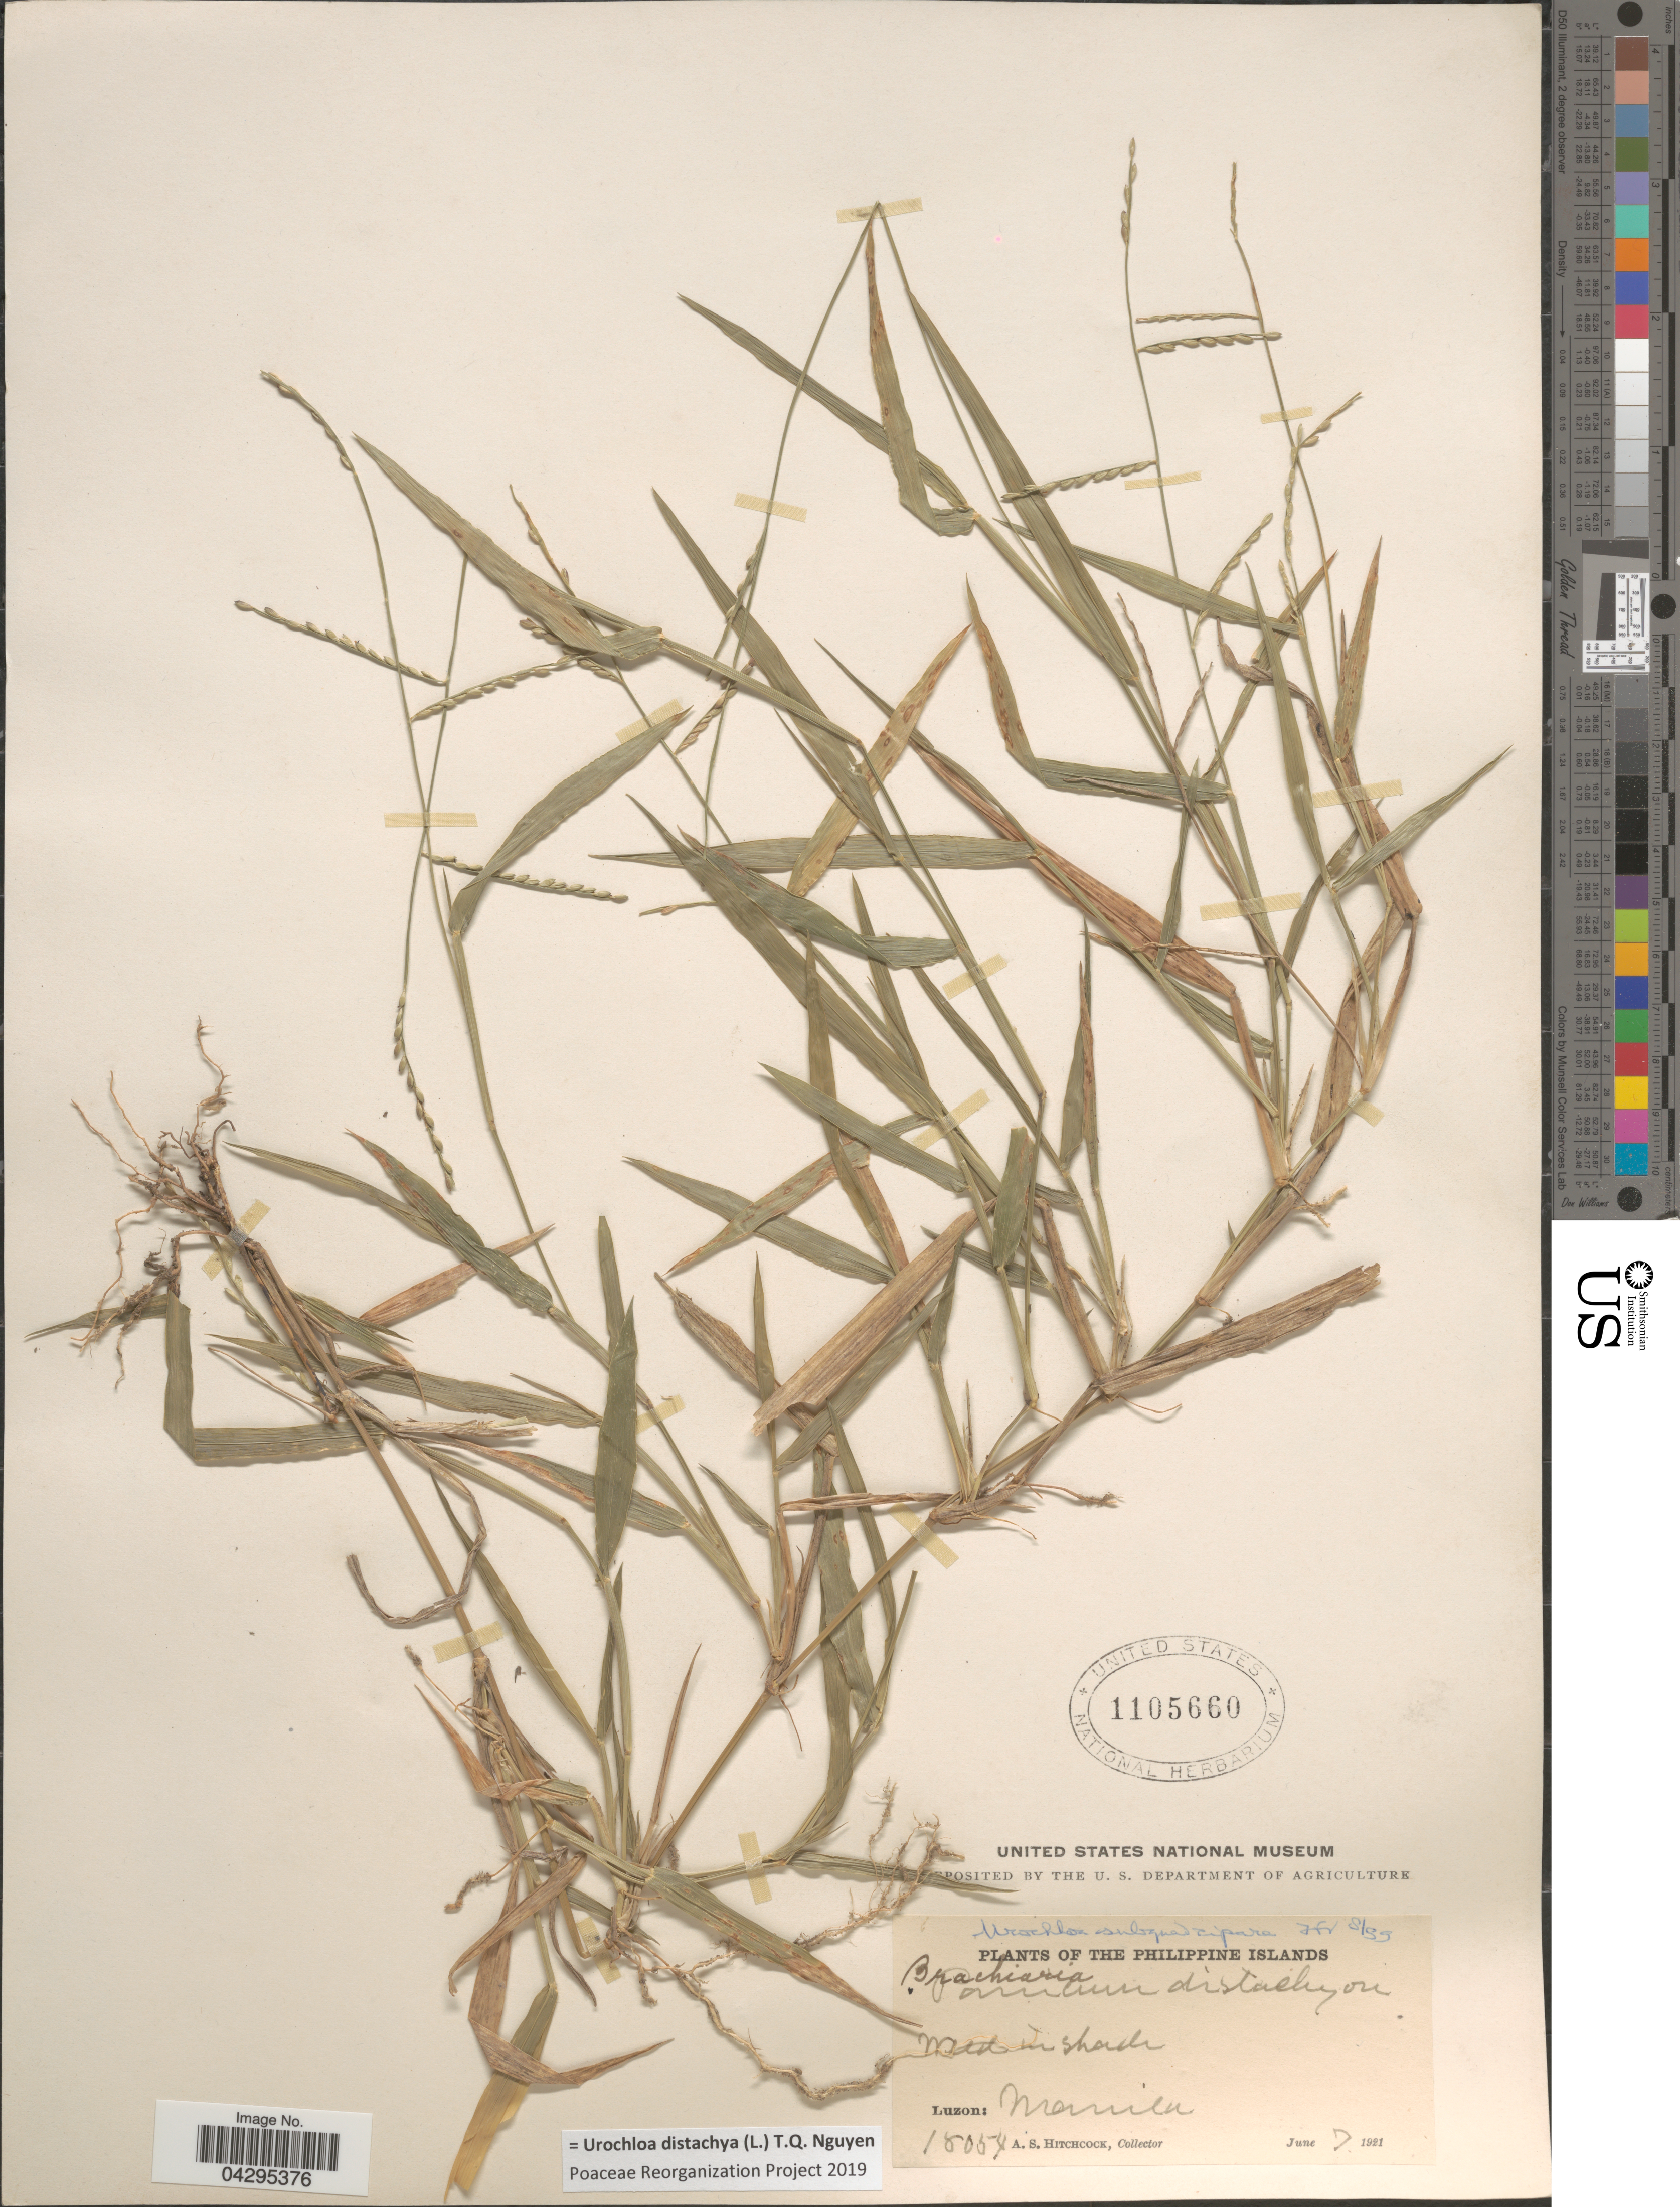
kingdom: Plantae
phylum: Tracheophyta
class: Liliopsida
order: Poales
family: Poaceae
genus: Urochloa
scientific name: Urochloa distachya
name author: (L.) T.Q. Nguyen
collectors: A. S. Hitchcock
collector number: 18054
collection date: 1921-06-07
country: Philippines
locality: Luzon: Manila.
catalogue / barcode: US 1105660